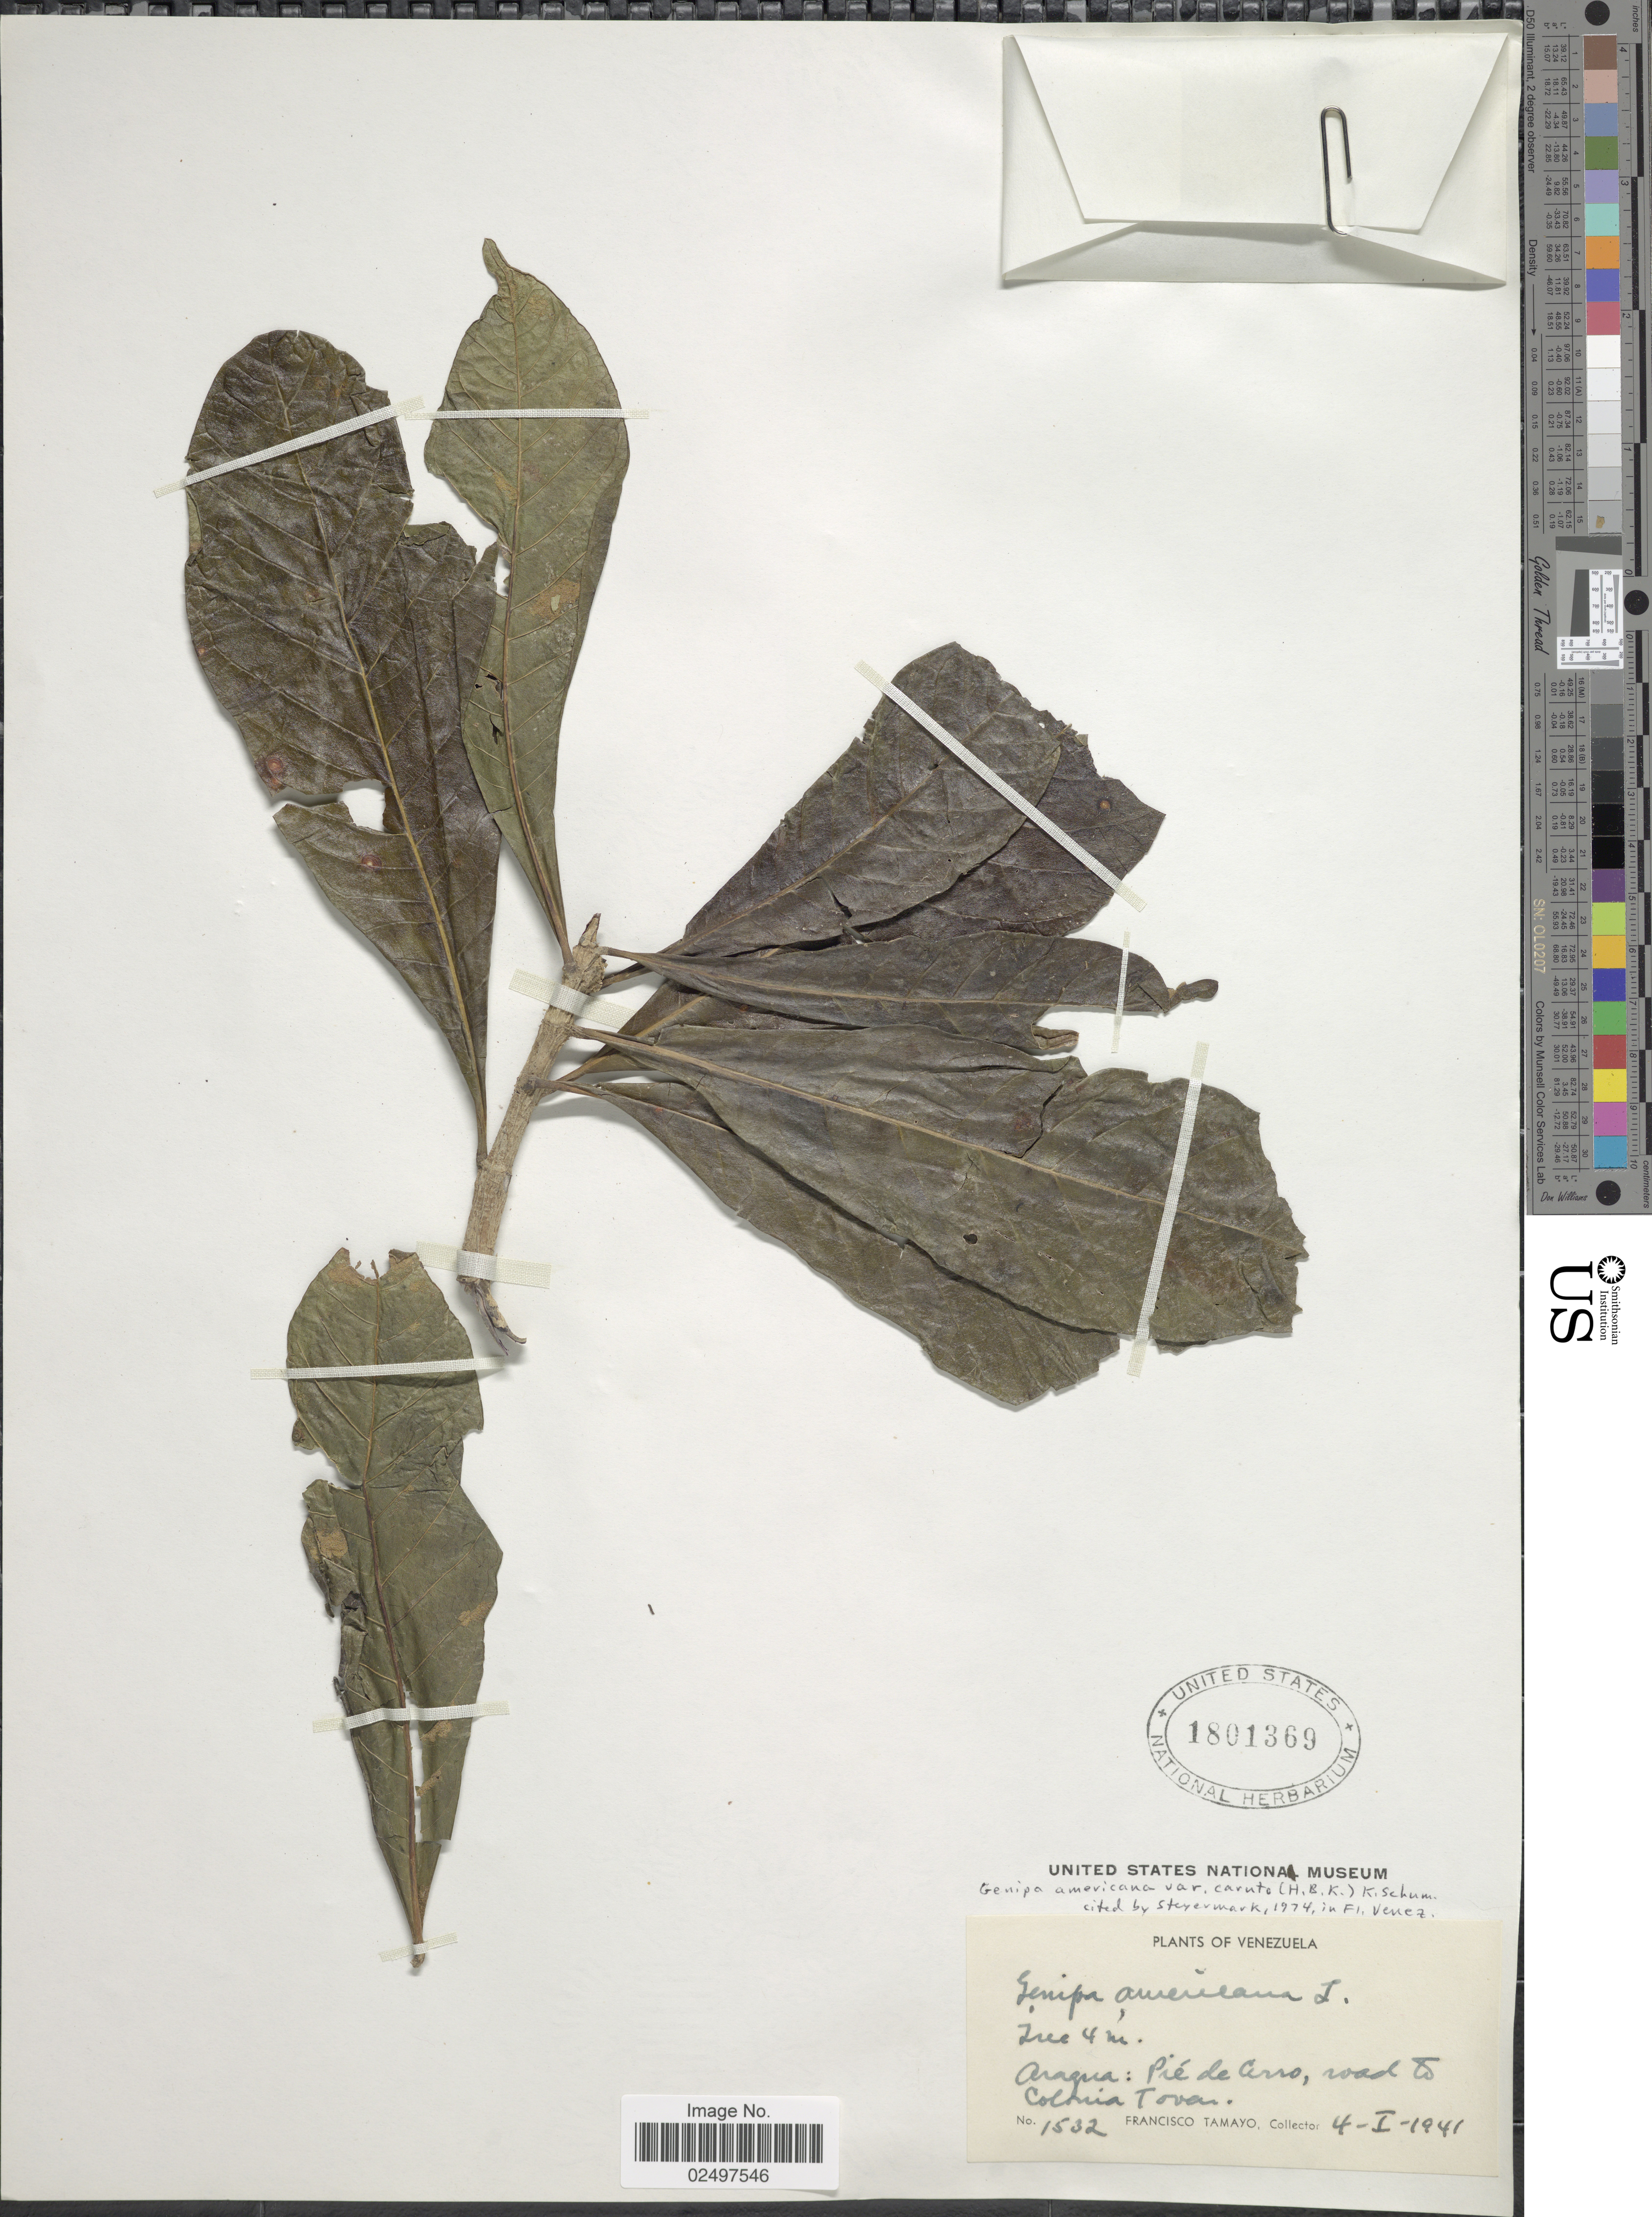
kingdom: Plantae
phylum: Tracheophyta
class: Magnoliopsida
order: Gentianales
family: Rubiaceae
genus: Genipa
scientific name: Genipa americana var. caruto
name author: (Kunth) K. Schum.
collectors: F. Tamayo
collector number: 1532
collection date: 1941-01-04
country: Venezuela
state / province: Aragua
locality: Pie de Cerro, road to Colonia Tovar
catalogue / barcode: US 1801369